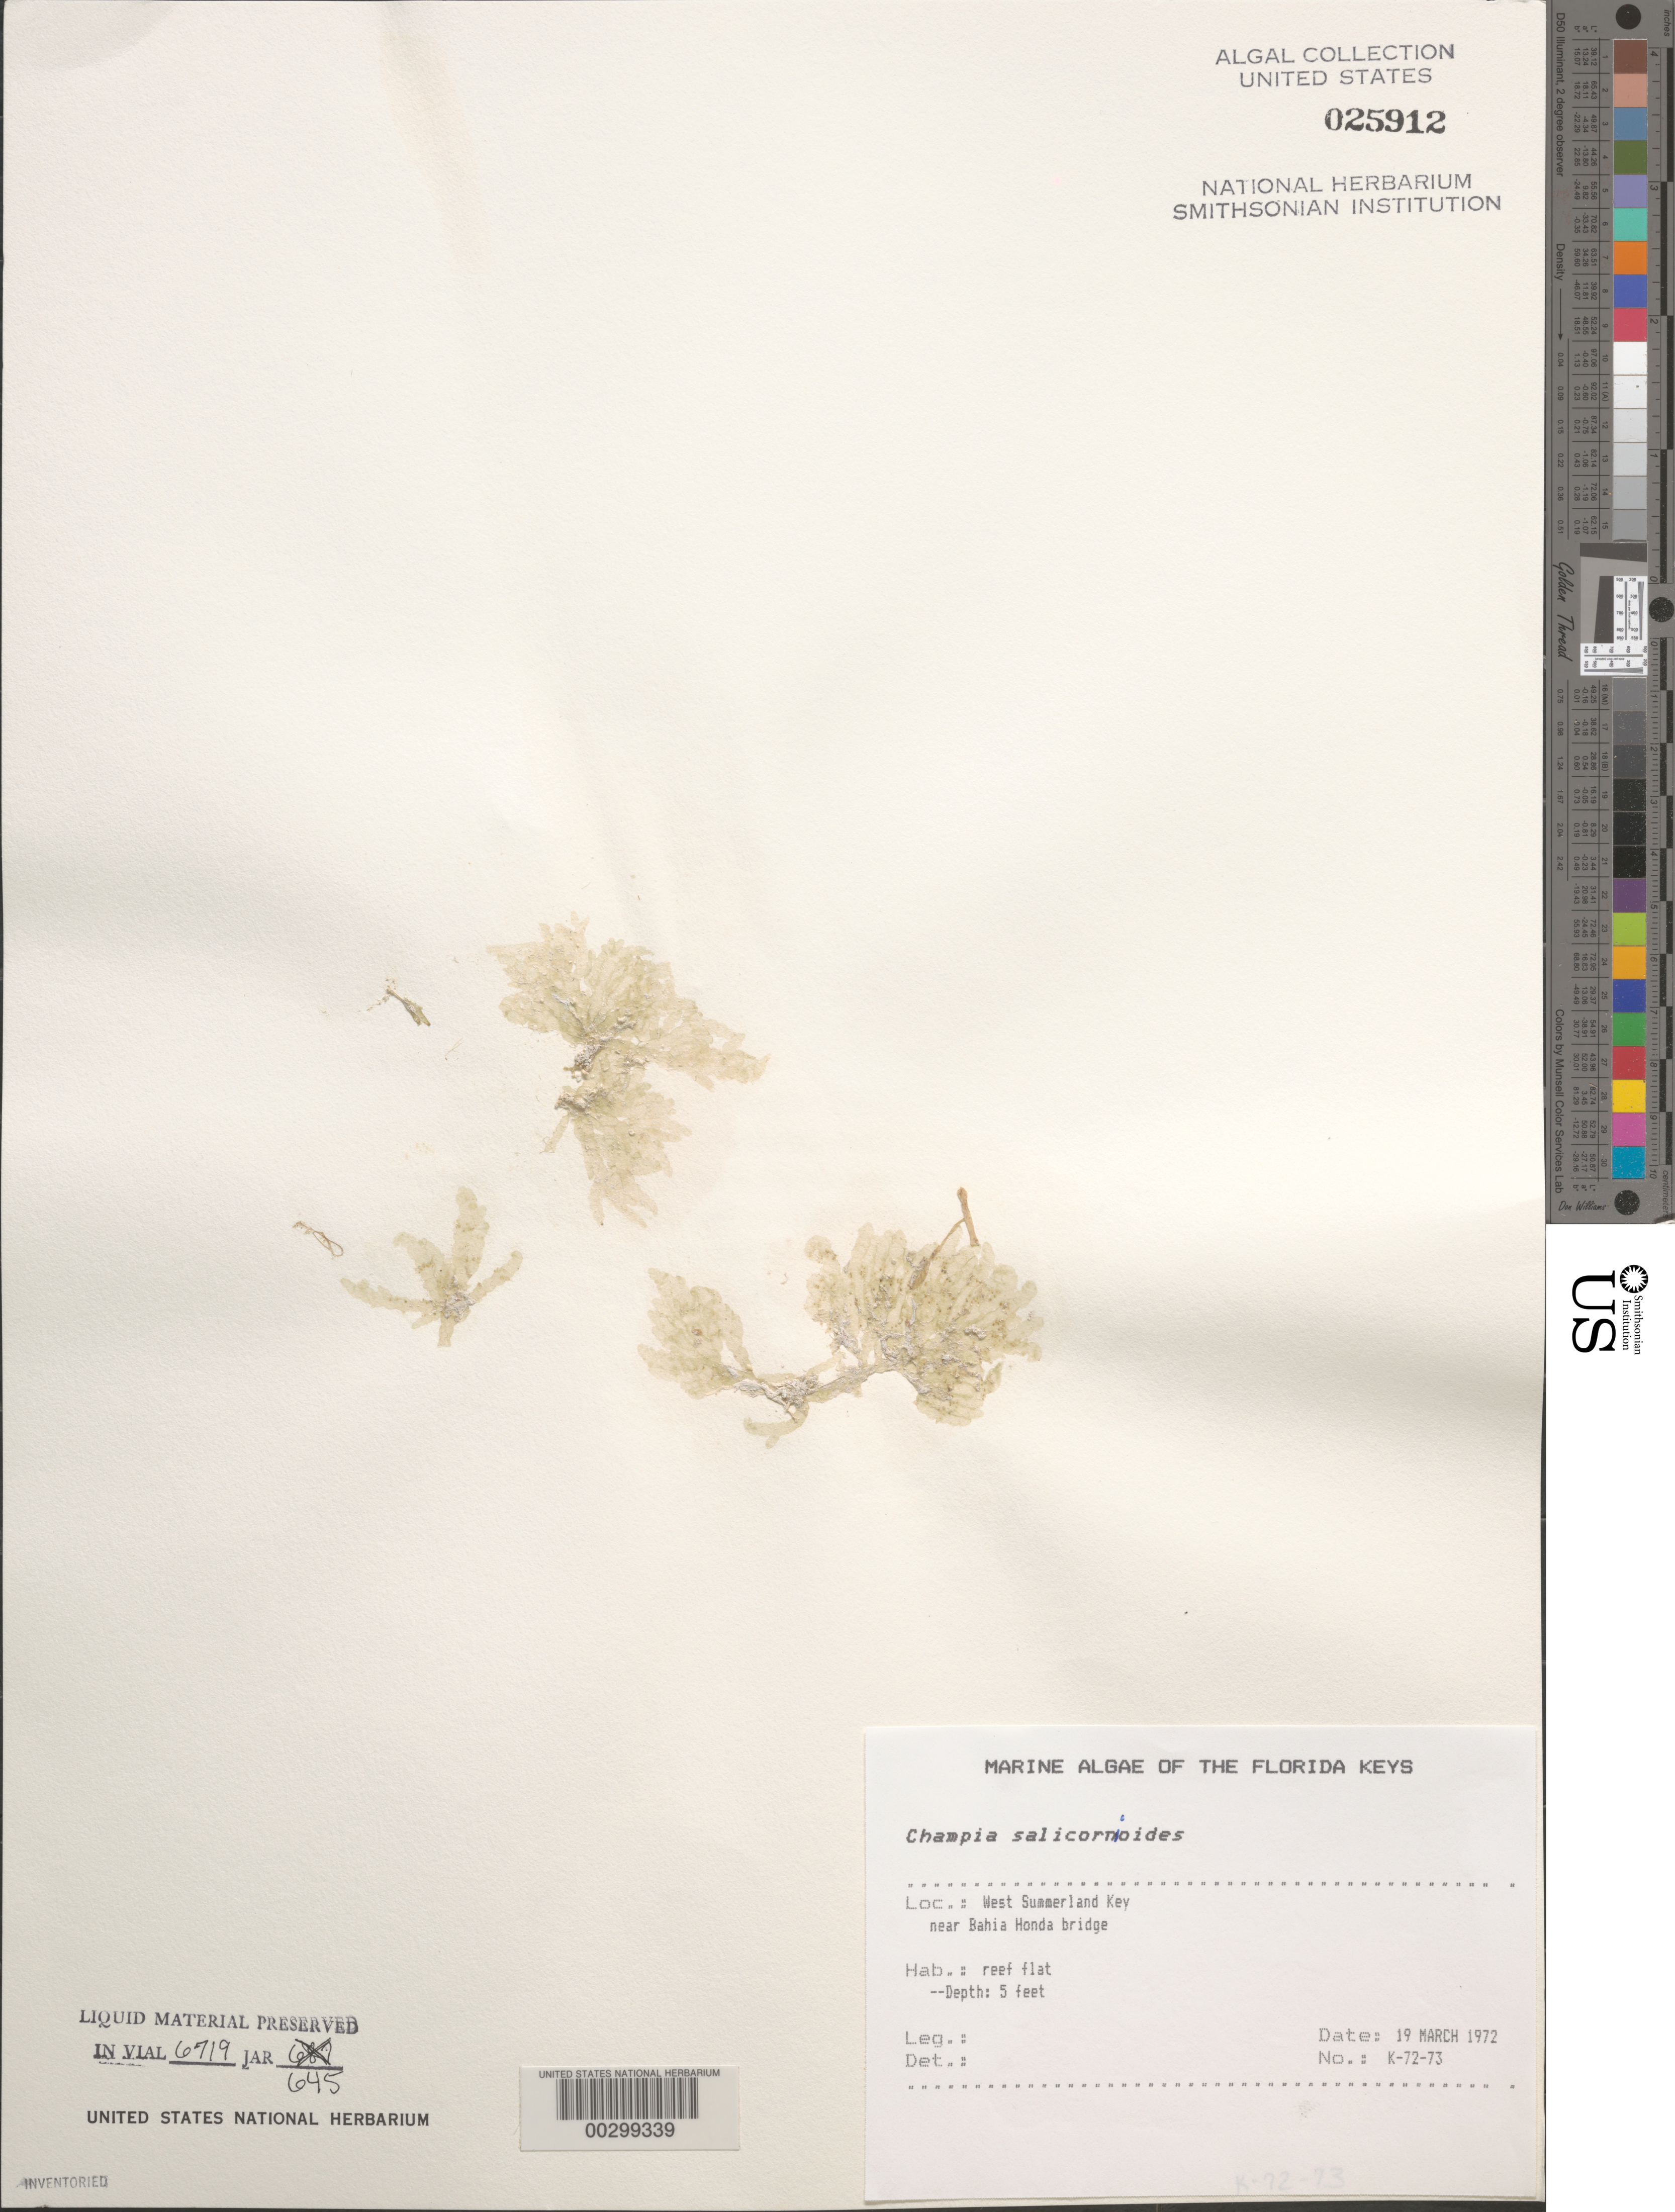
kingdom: Plantae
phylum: Rhodophyta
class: Florideophyceae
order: Rhodymeniales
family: Champiaceae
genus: Champia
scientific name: Champia salicornioides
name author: Harv.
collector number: K-72-73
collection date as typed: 19 Mar 1972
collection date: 1972-03-19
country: United States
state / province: Florida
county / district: Monroe County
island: West Summerland Key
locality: Near Bahia Honda Bridge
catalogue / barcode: US 25912